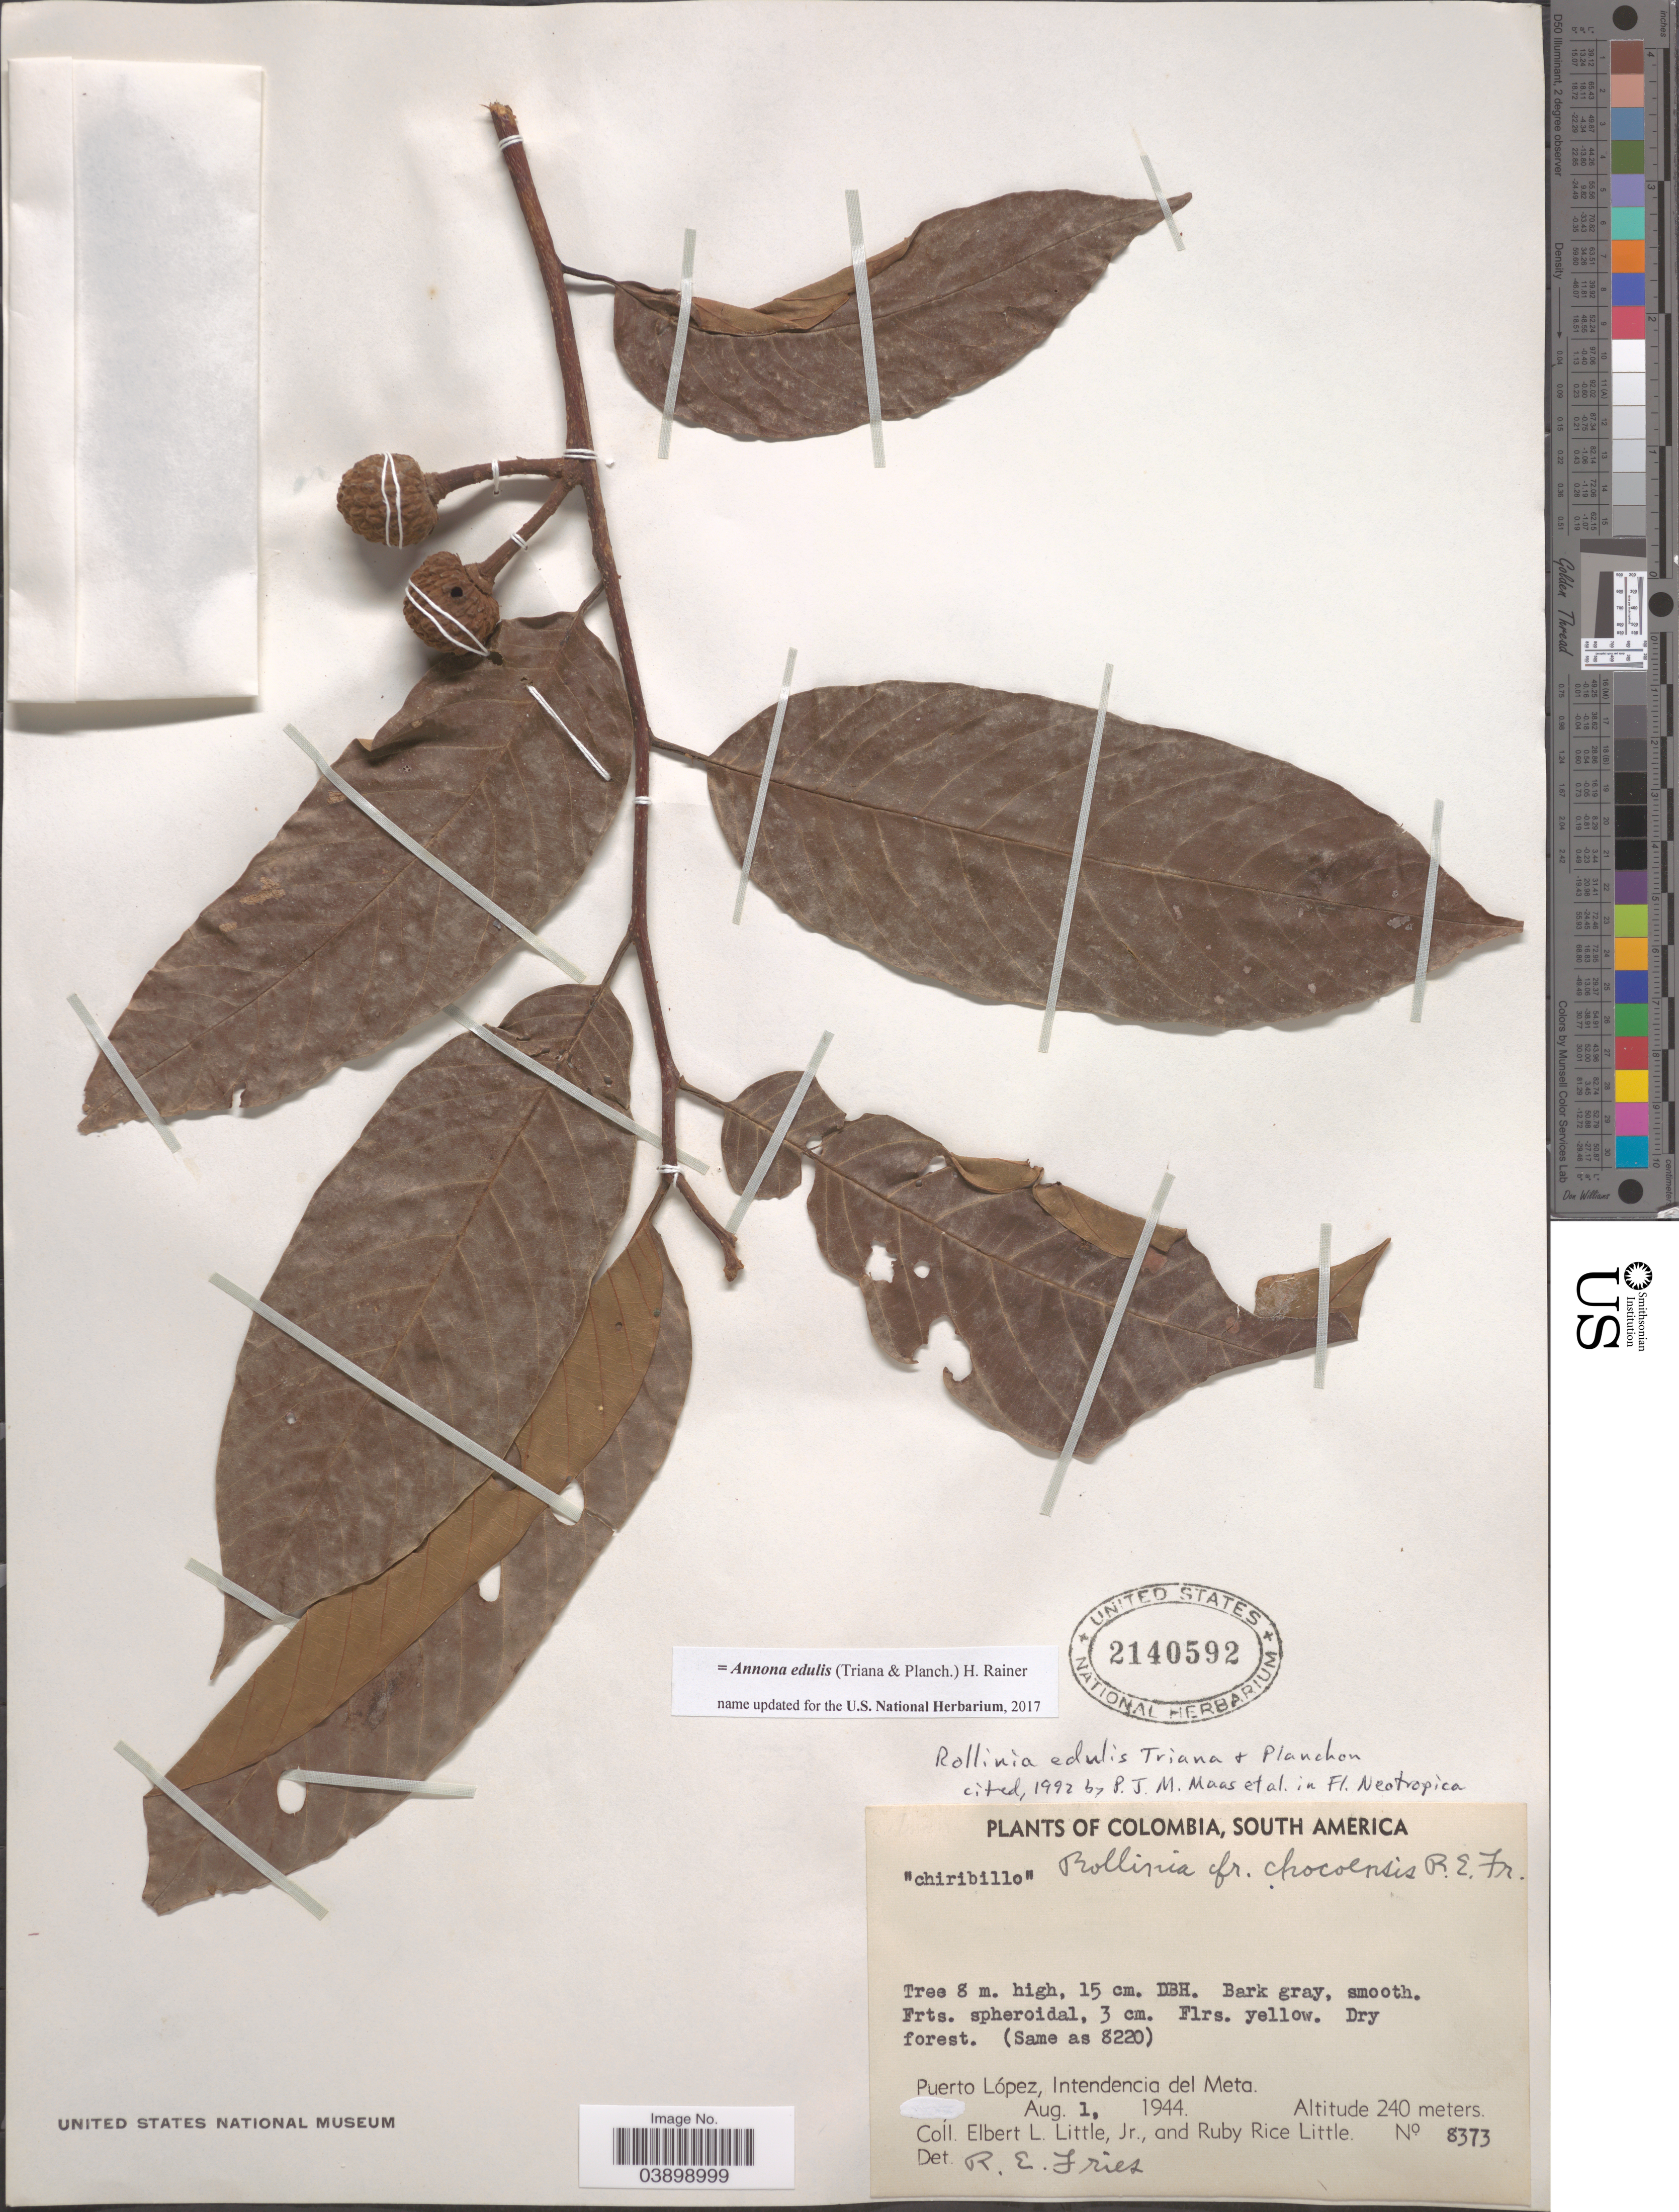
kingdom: Plantae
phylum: Tracheophyta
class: Magnoliopsida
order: Magnoliales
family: Annonaceae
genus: Annona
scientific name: Annona edulis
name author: (Triana & Planch.) H. Rainer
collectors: E. L. Little & R. R. Little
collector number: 8373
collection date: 1944-08-01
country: Colombia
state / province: Meta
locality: Puerto López, Intendencia del Meta.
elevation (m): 240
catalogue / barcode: US 2140592